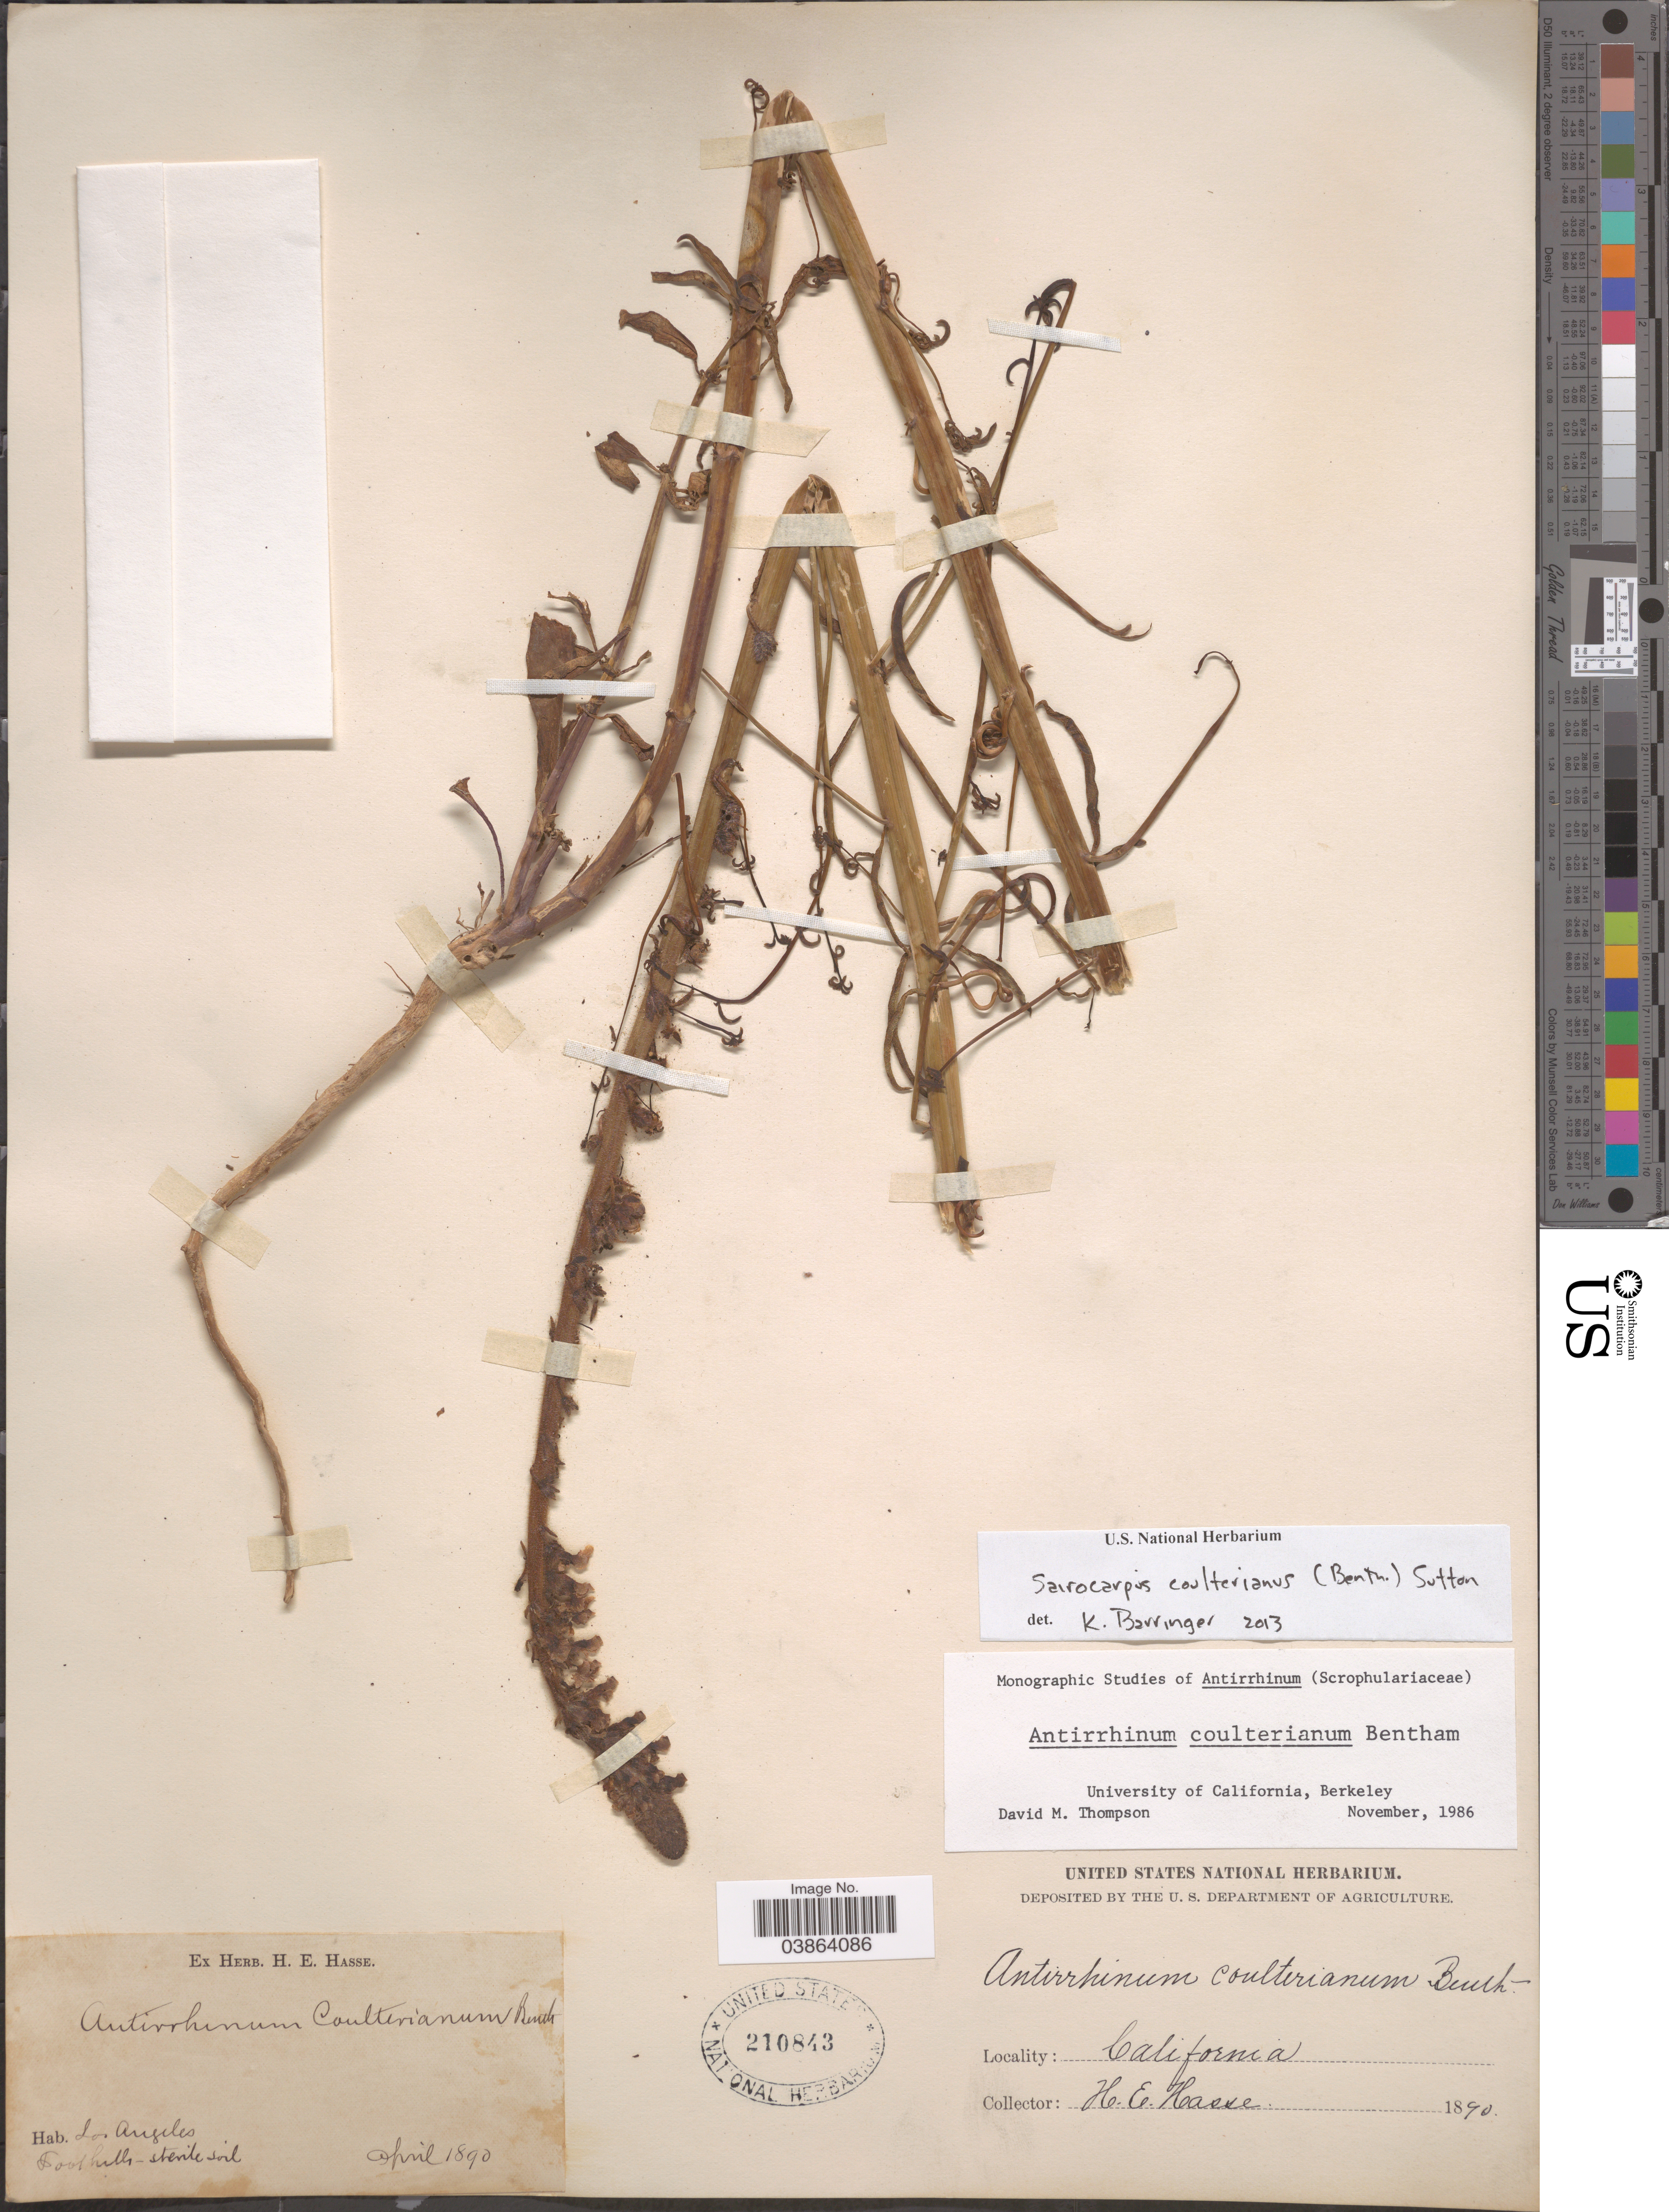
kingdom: Plantae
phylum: Tracheophyta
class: Magnoliopsida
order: Lamiales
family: Plantaginaceae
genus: Sairocarpus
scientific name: Sairocarpus coulterianus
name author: (Benth.) D.A. Sutton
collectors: H. E. Hasse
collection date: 1890-04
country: United States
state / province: California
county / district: Los Angeles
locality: Los Angeles.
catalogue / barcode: US 210843